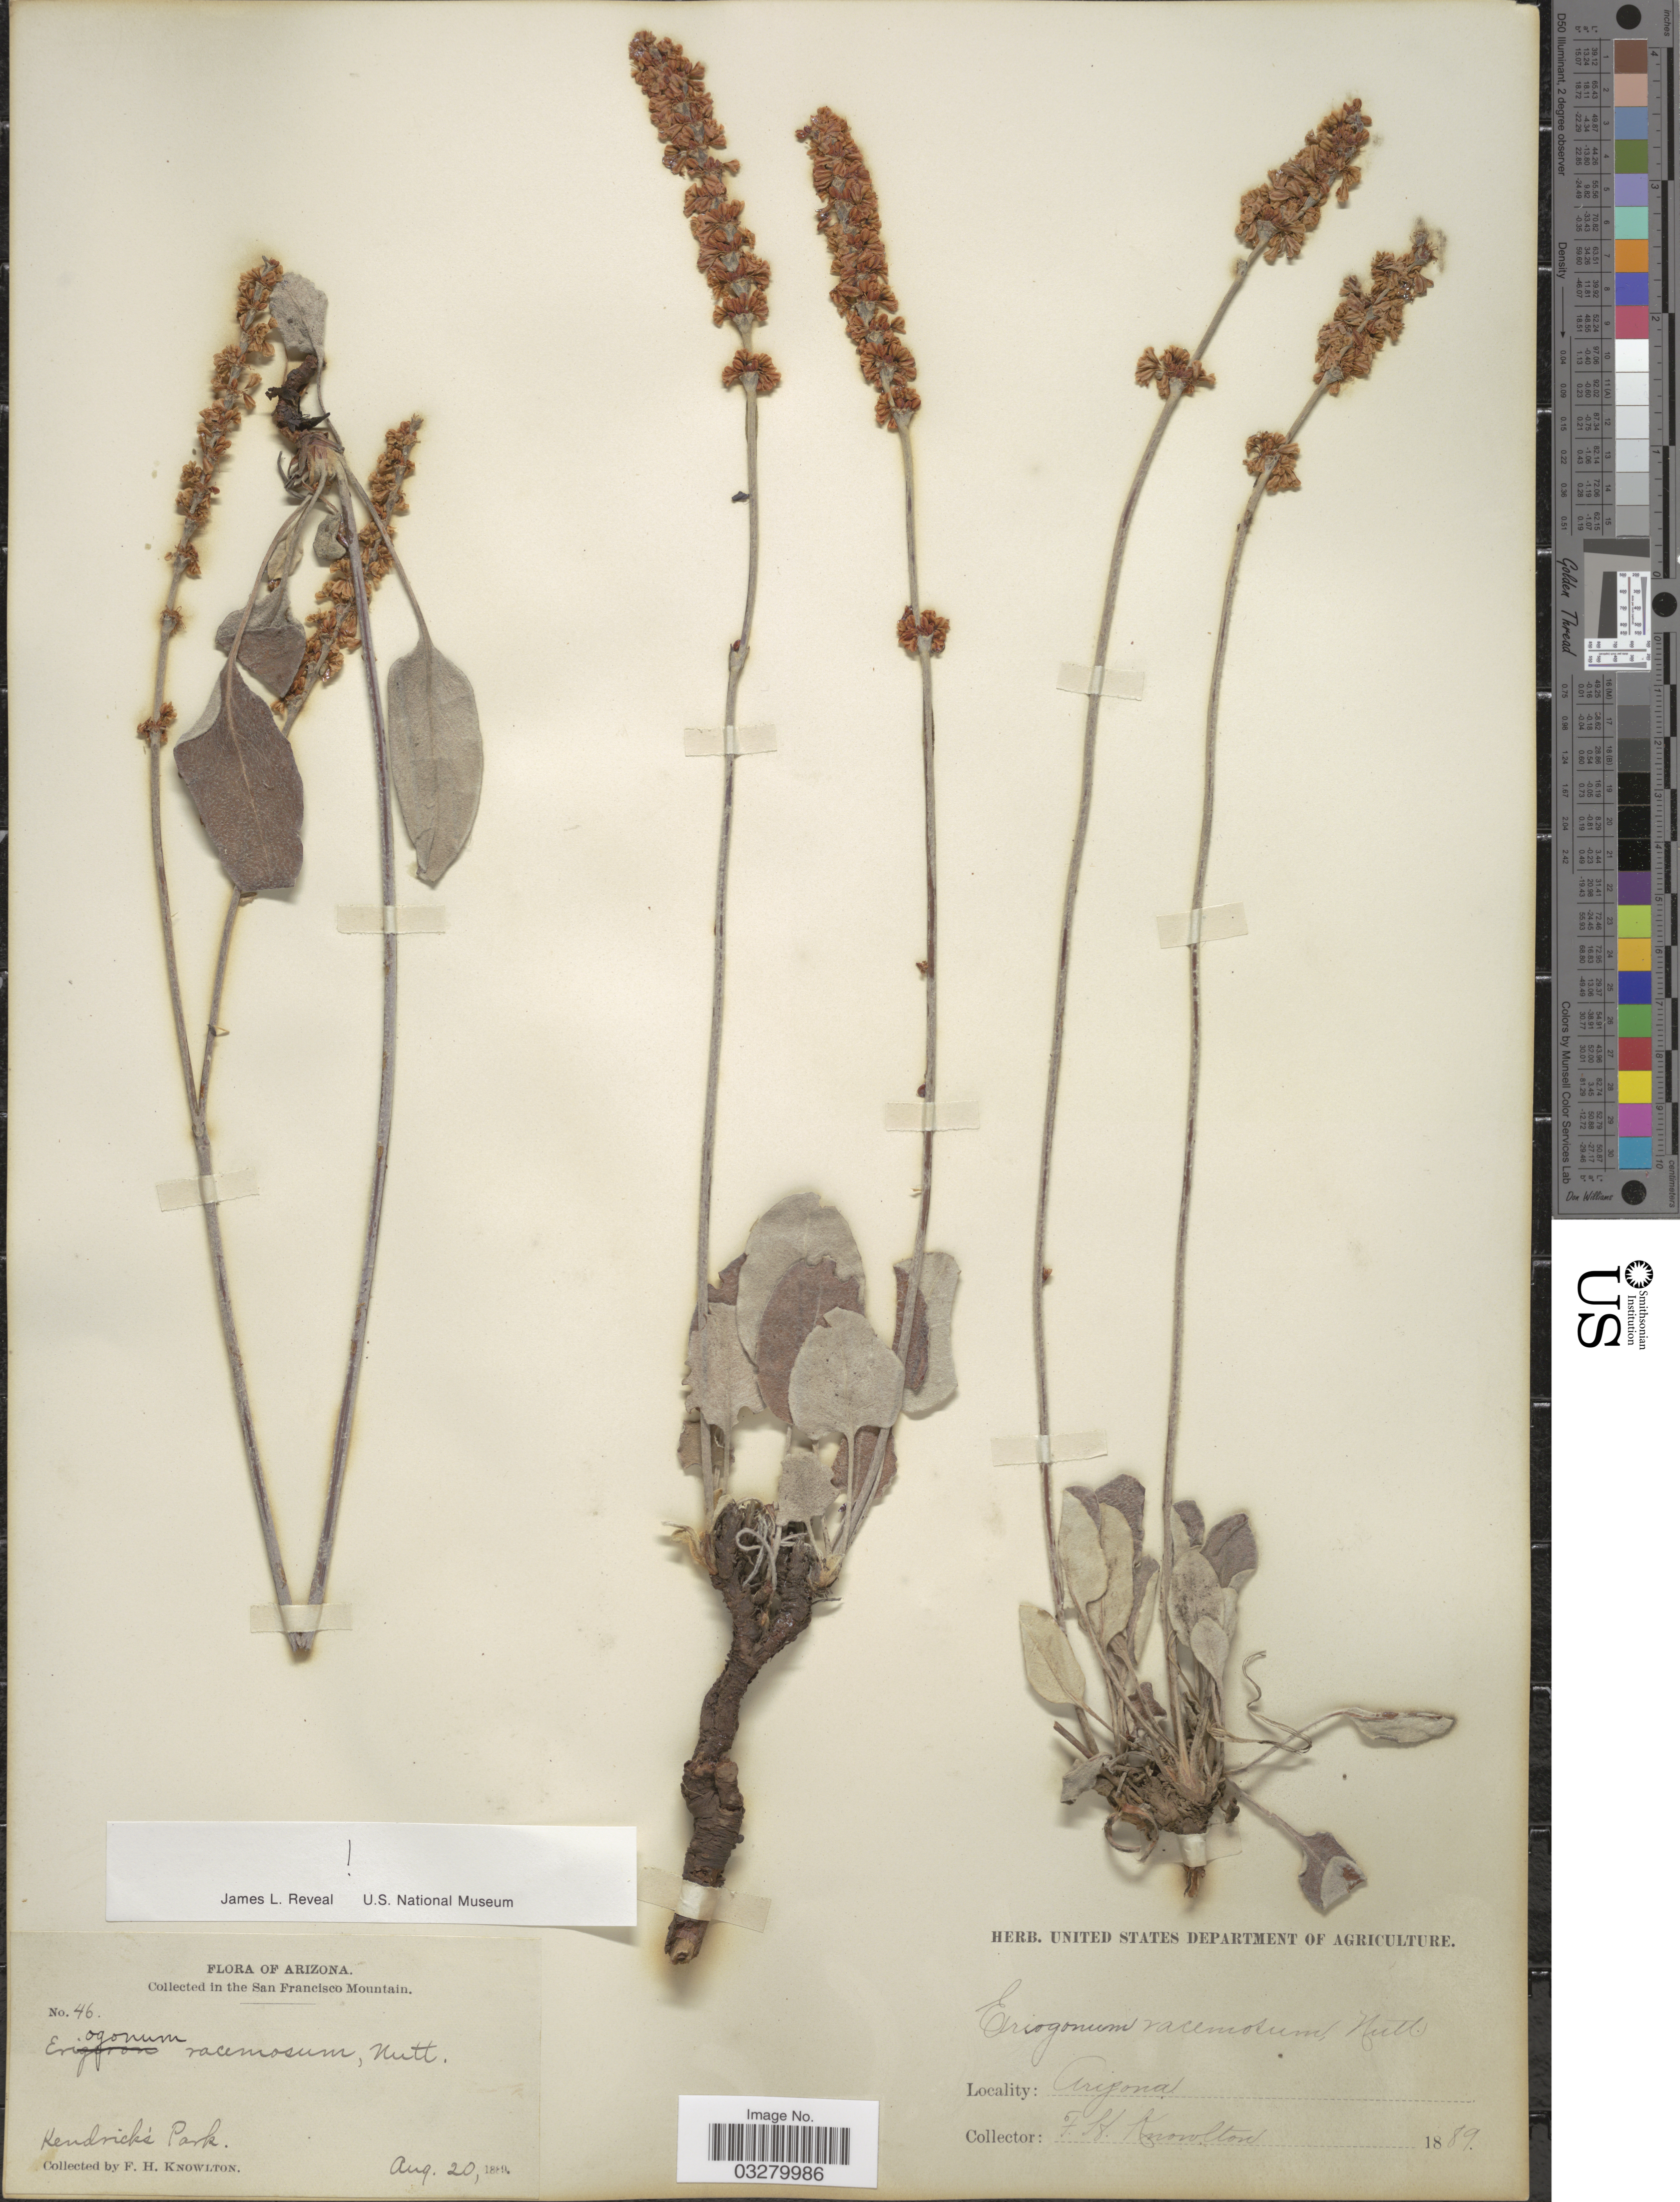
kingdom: Plantae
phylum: Tracheophyta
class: Magnoliopsida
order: Caryophyllales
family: Polygonaceae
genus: Eriogonum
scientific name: Eriogonum racemosum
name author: Nutt.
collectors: F. H. Knowlton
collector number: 46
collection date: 1889-08-20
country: United States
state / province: Arizona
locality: In the San Francisco Mountain. Hendrick's Park.